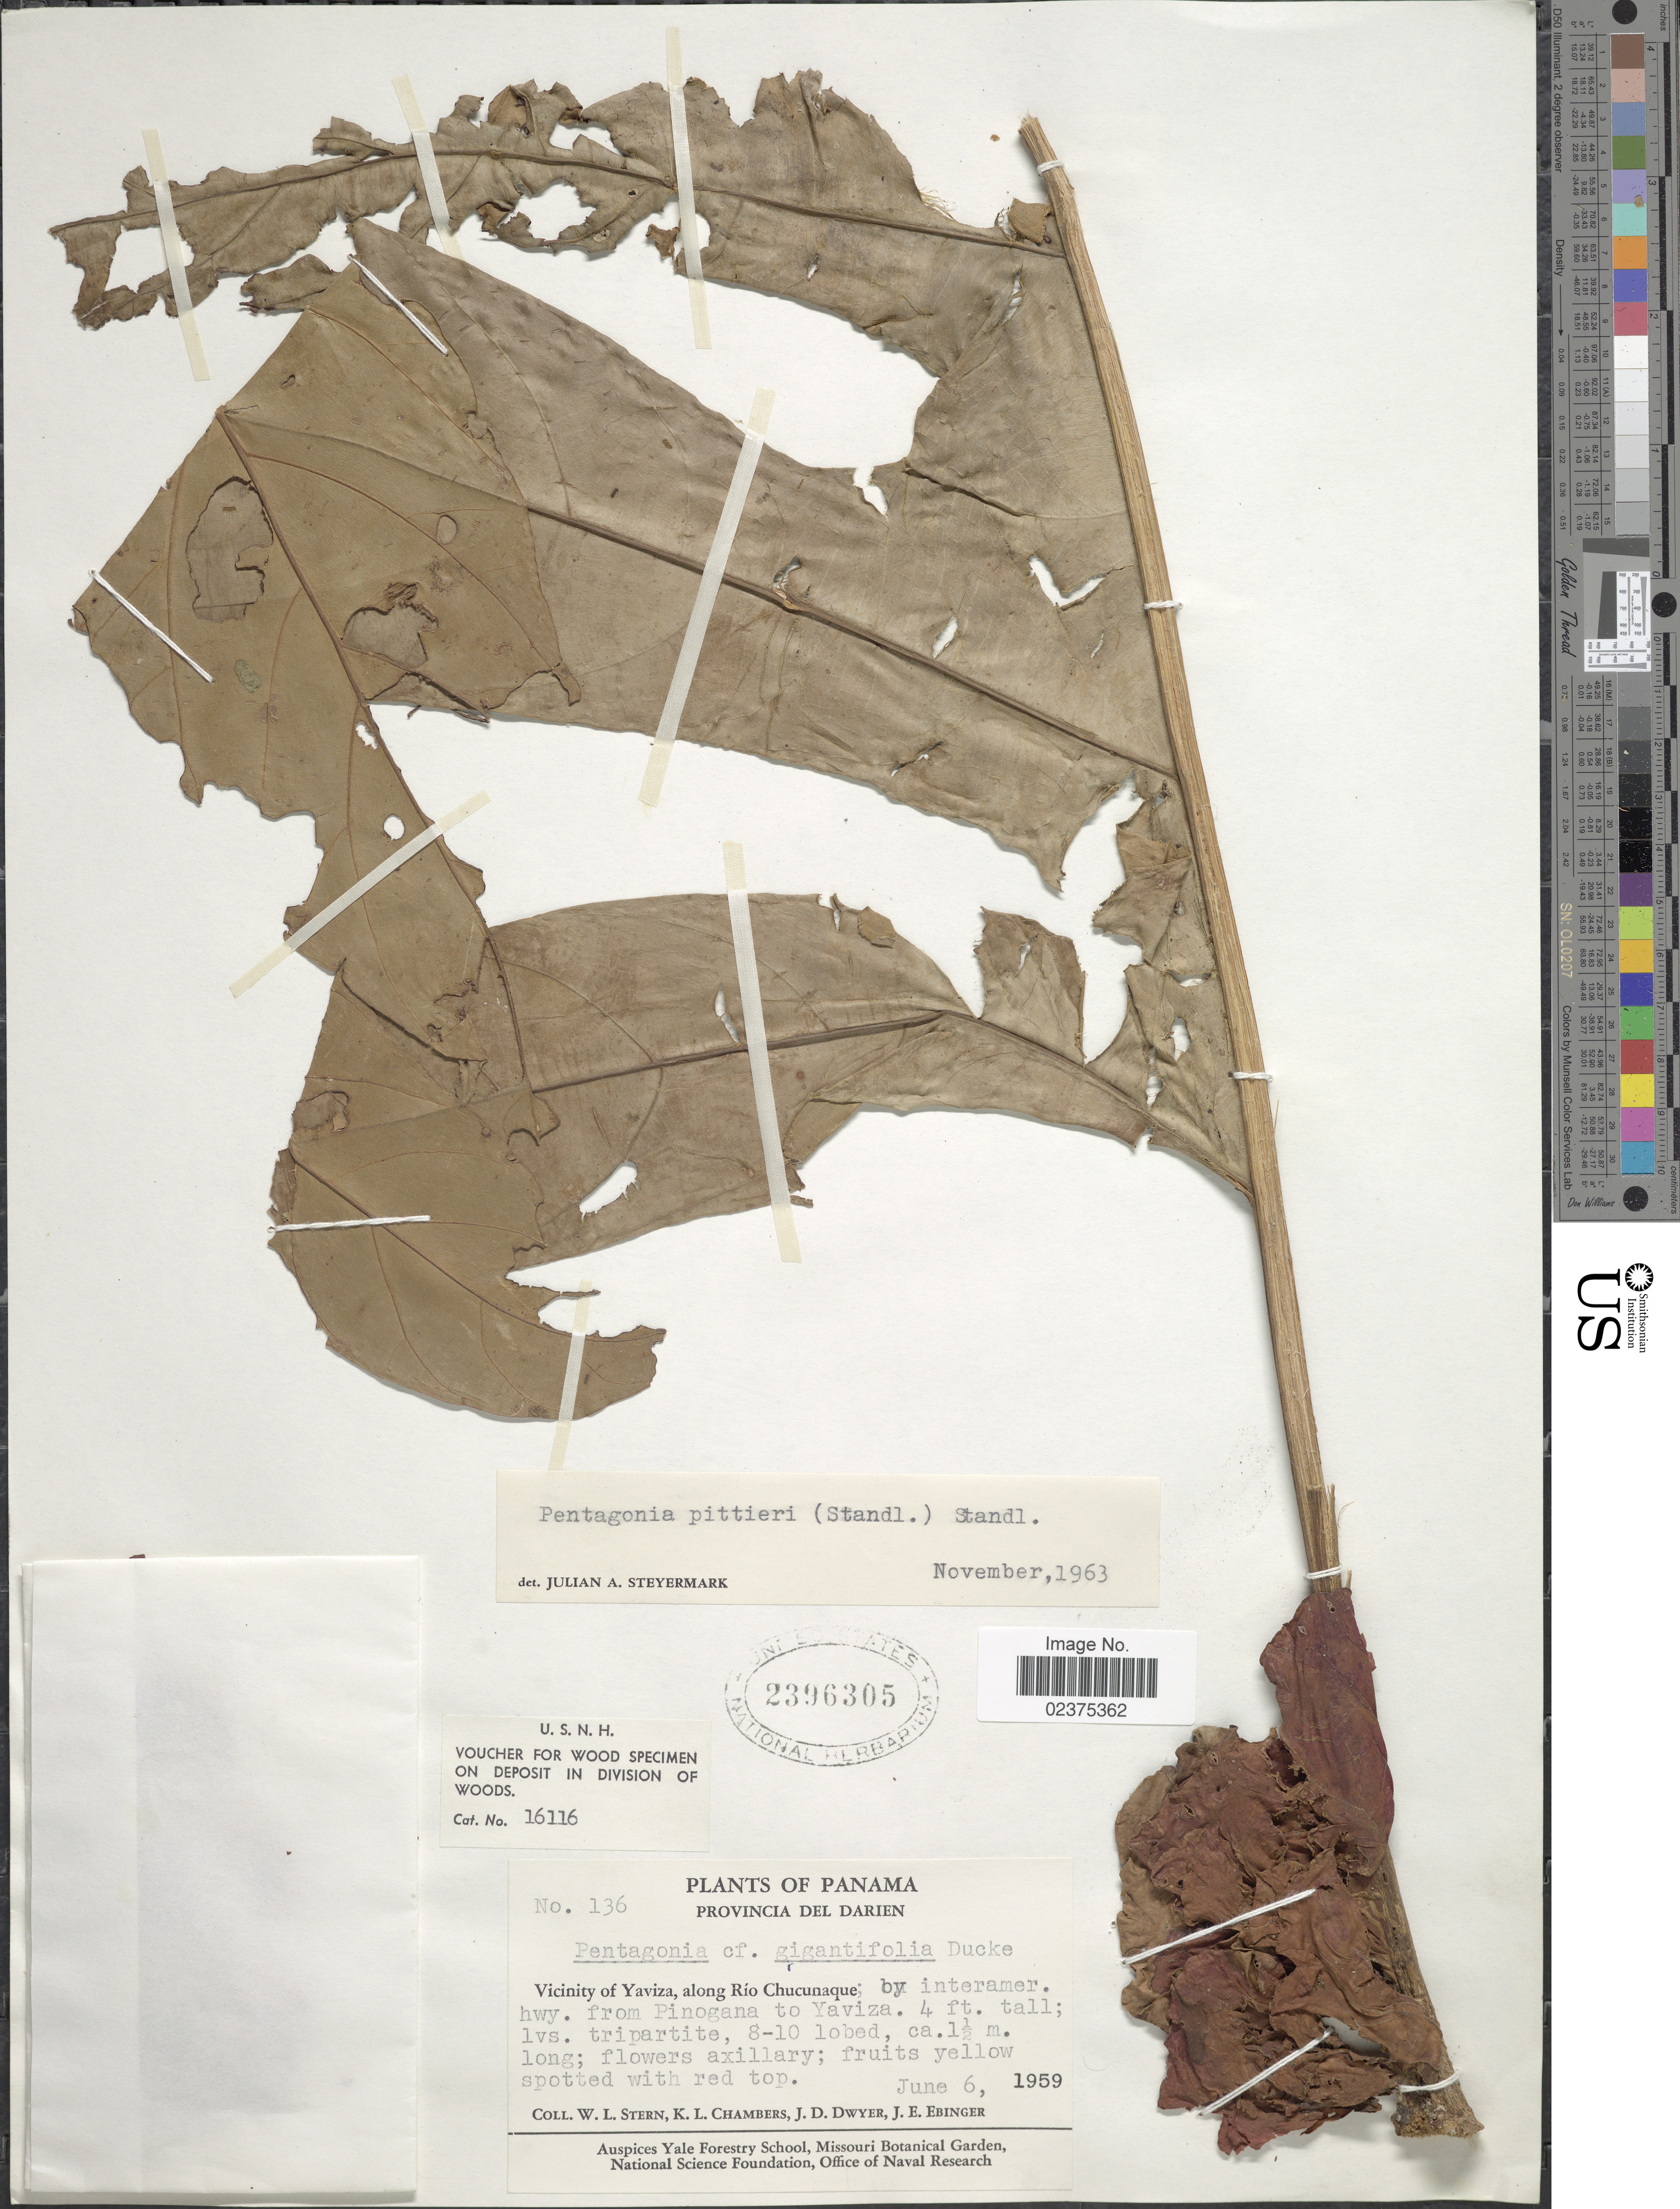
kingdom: Plantae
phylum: Tracheophyta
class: Magnoliopsida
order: Gentianales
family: Rubiaceae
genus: Pentagonia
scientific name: Pentagonia pittieri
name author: (Standl.) Standl.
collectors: W. L. Stern, K. Chambers, J. D. Dwyer & J. Ebinger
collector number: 136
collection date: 1959-06-06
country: Panama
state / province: Darién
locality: Provincia del Darien, Vicinity of Yaviza, along Rio Chucunaque: by interamr. hwy. from Pinogana to Yaviza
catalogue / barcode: US 2396305